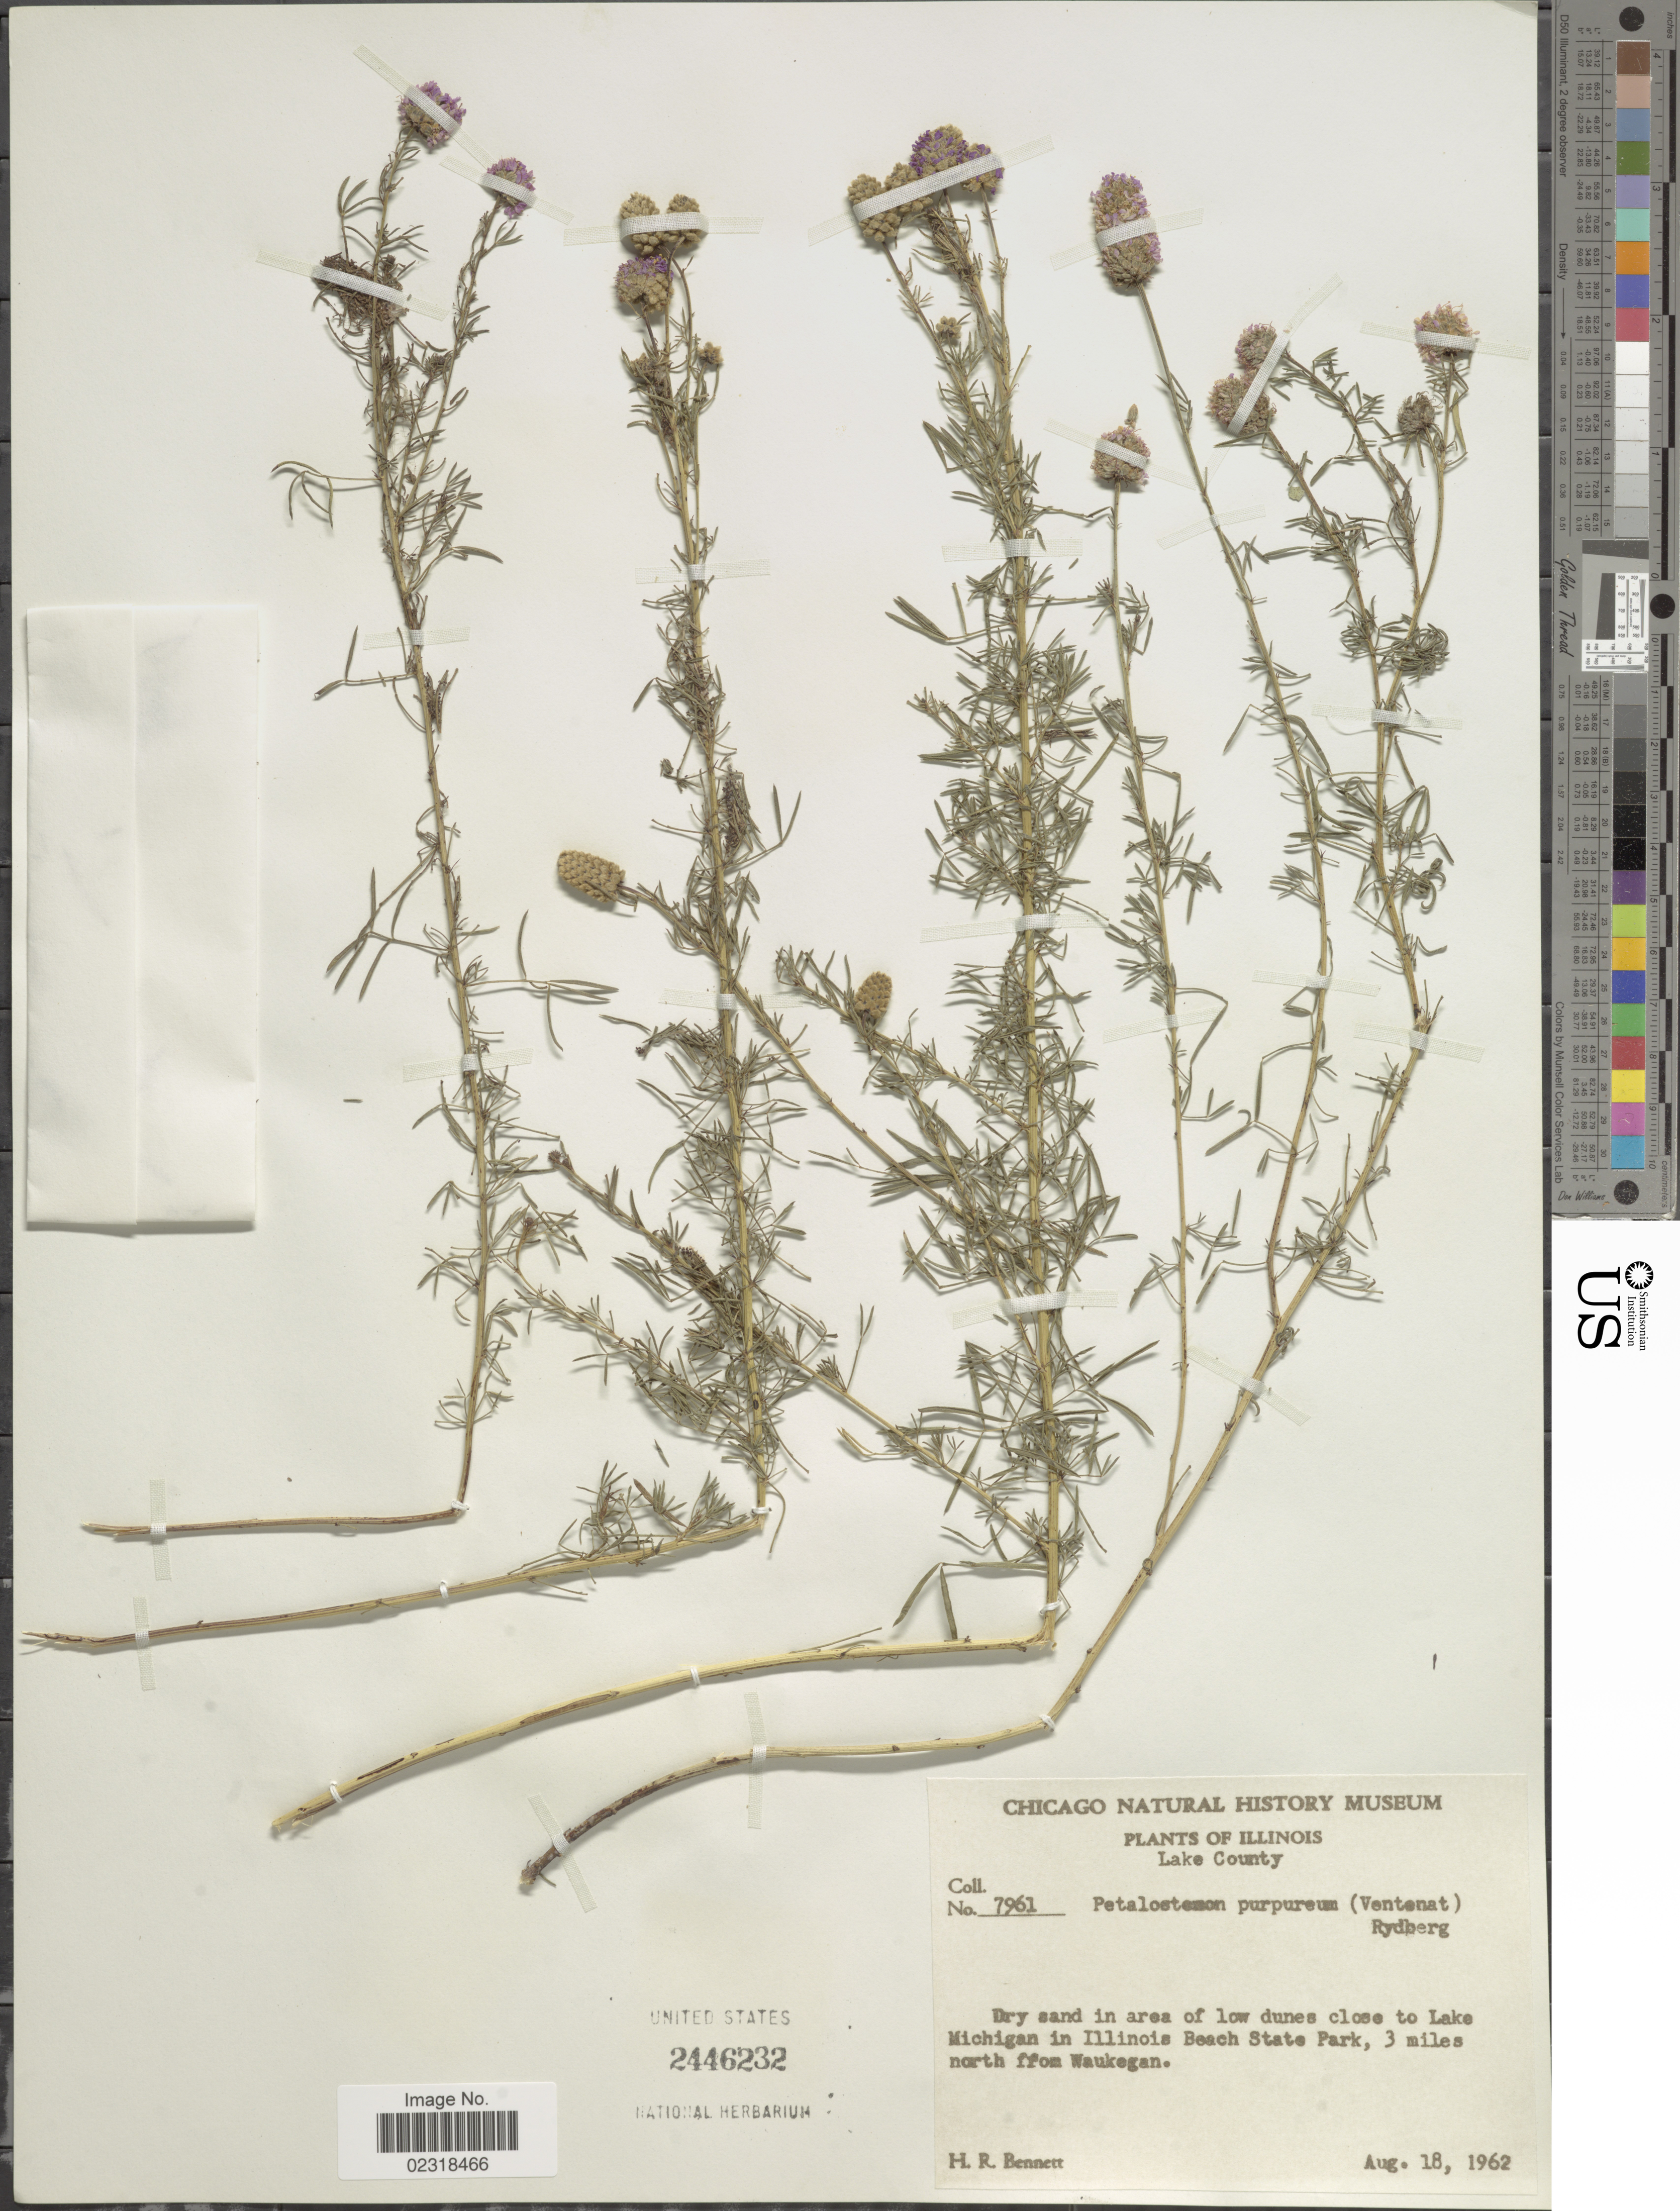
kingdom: Plantae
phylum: Tracheophyta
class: Magnoliopsida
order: Fabales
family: Fabaceae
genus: Dalea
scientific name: Dalea purpurea var. purpurea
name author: Vent.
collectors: H. R. Bennett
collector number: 7961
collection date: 1962-08-18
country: United States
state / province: Illinois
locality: Lake County, Dry sand in are of low dunes close to Lake Michigan in Illinois Beach State Park, 3 miles north from Waukegan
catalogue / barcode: US 32446232